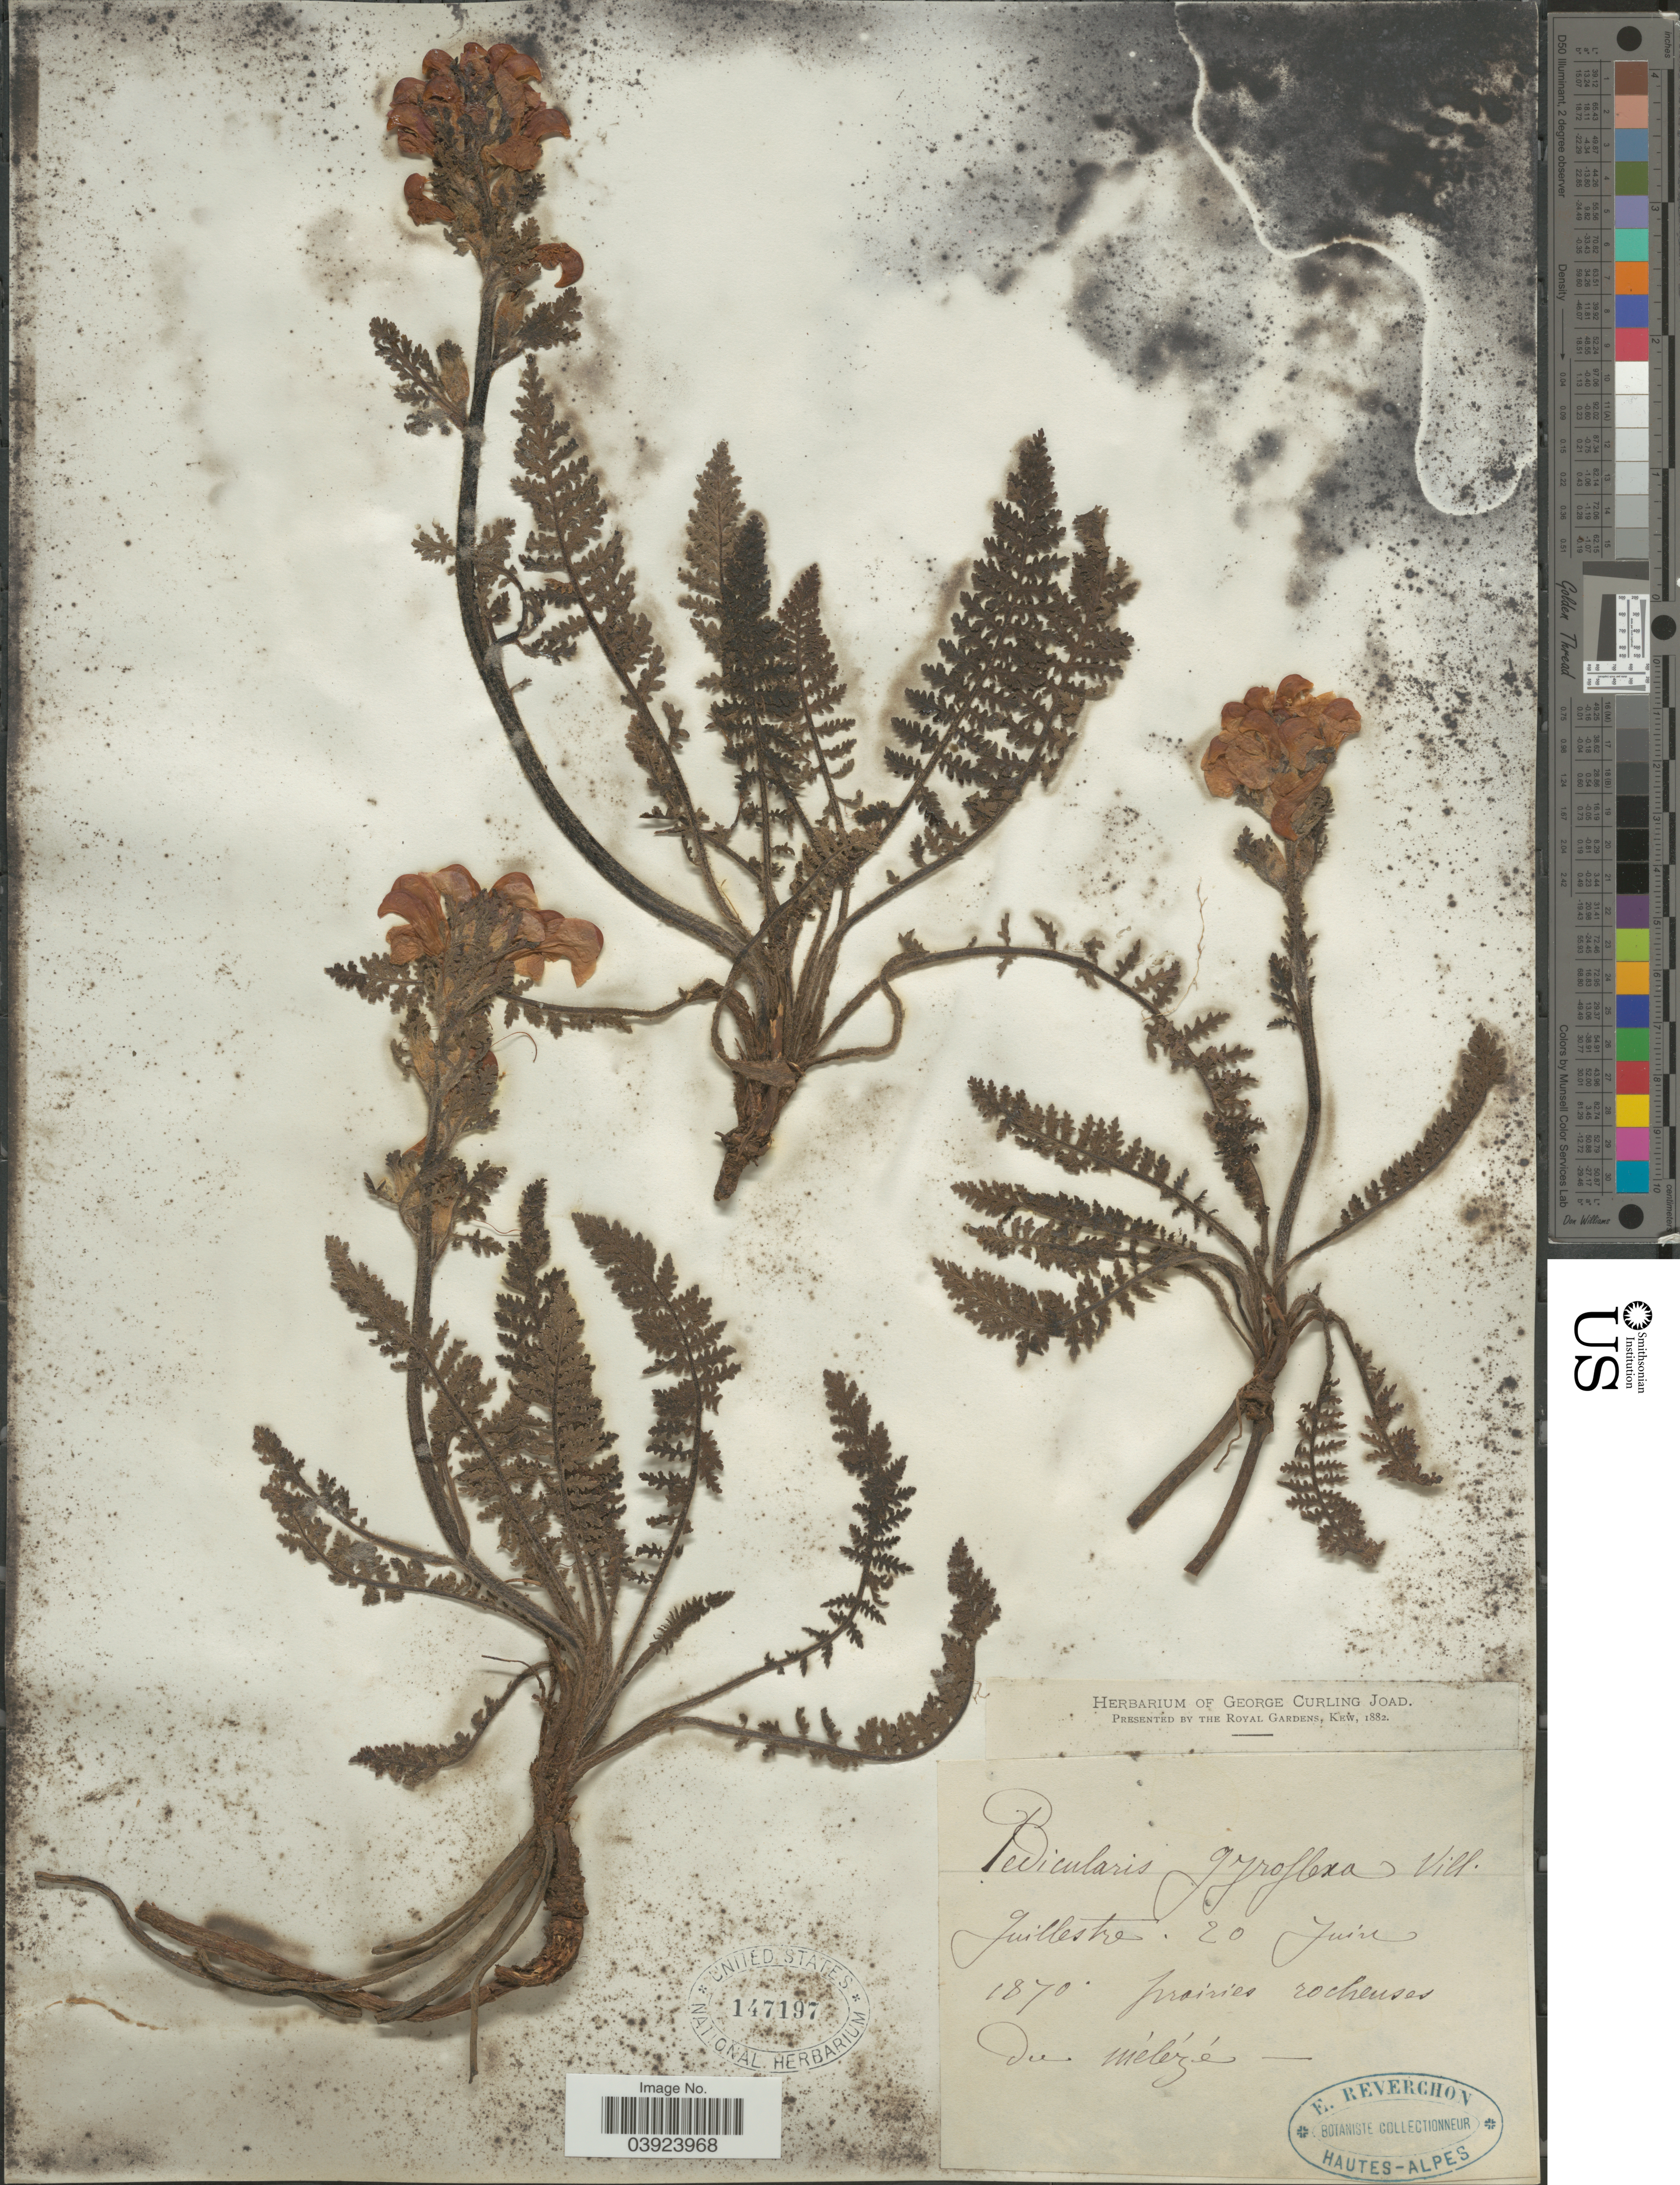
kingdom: Plantae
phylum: Tracheophyta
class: Magnoliopsida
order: Lamiales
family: Orobanchaceae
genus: Pedicularis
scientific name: Pedicularis gyroflexa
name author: Vill.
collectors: E. Reverchon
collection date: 1870-06-20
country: France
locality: Guillestre.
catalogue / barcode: US 147197